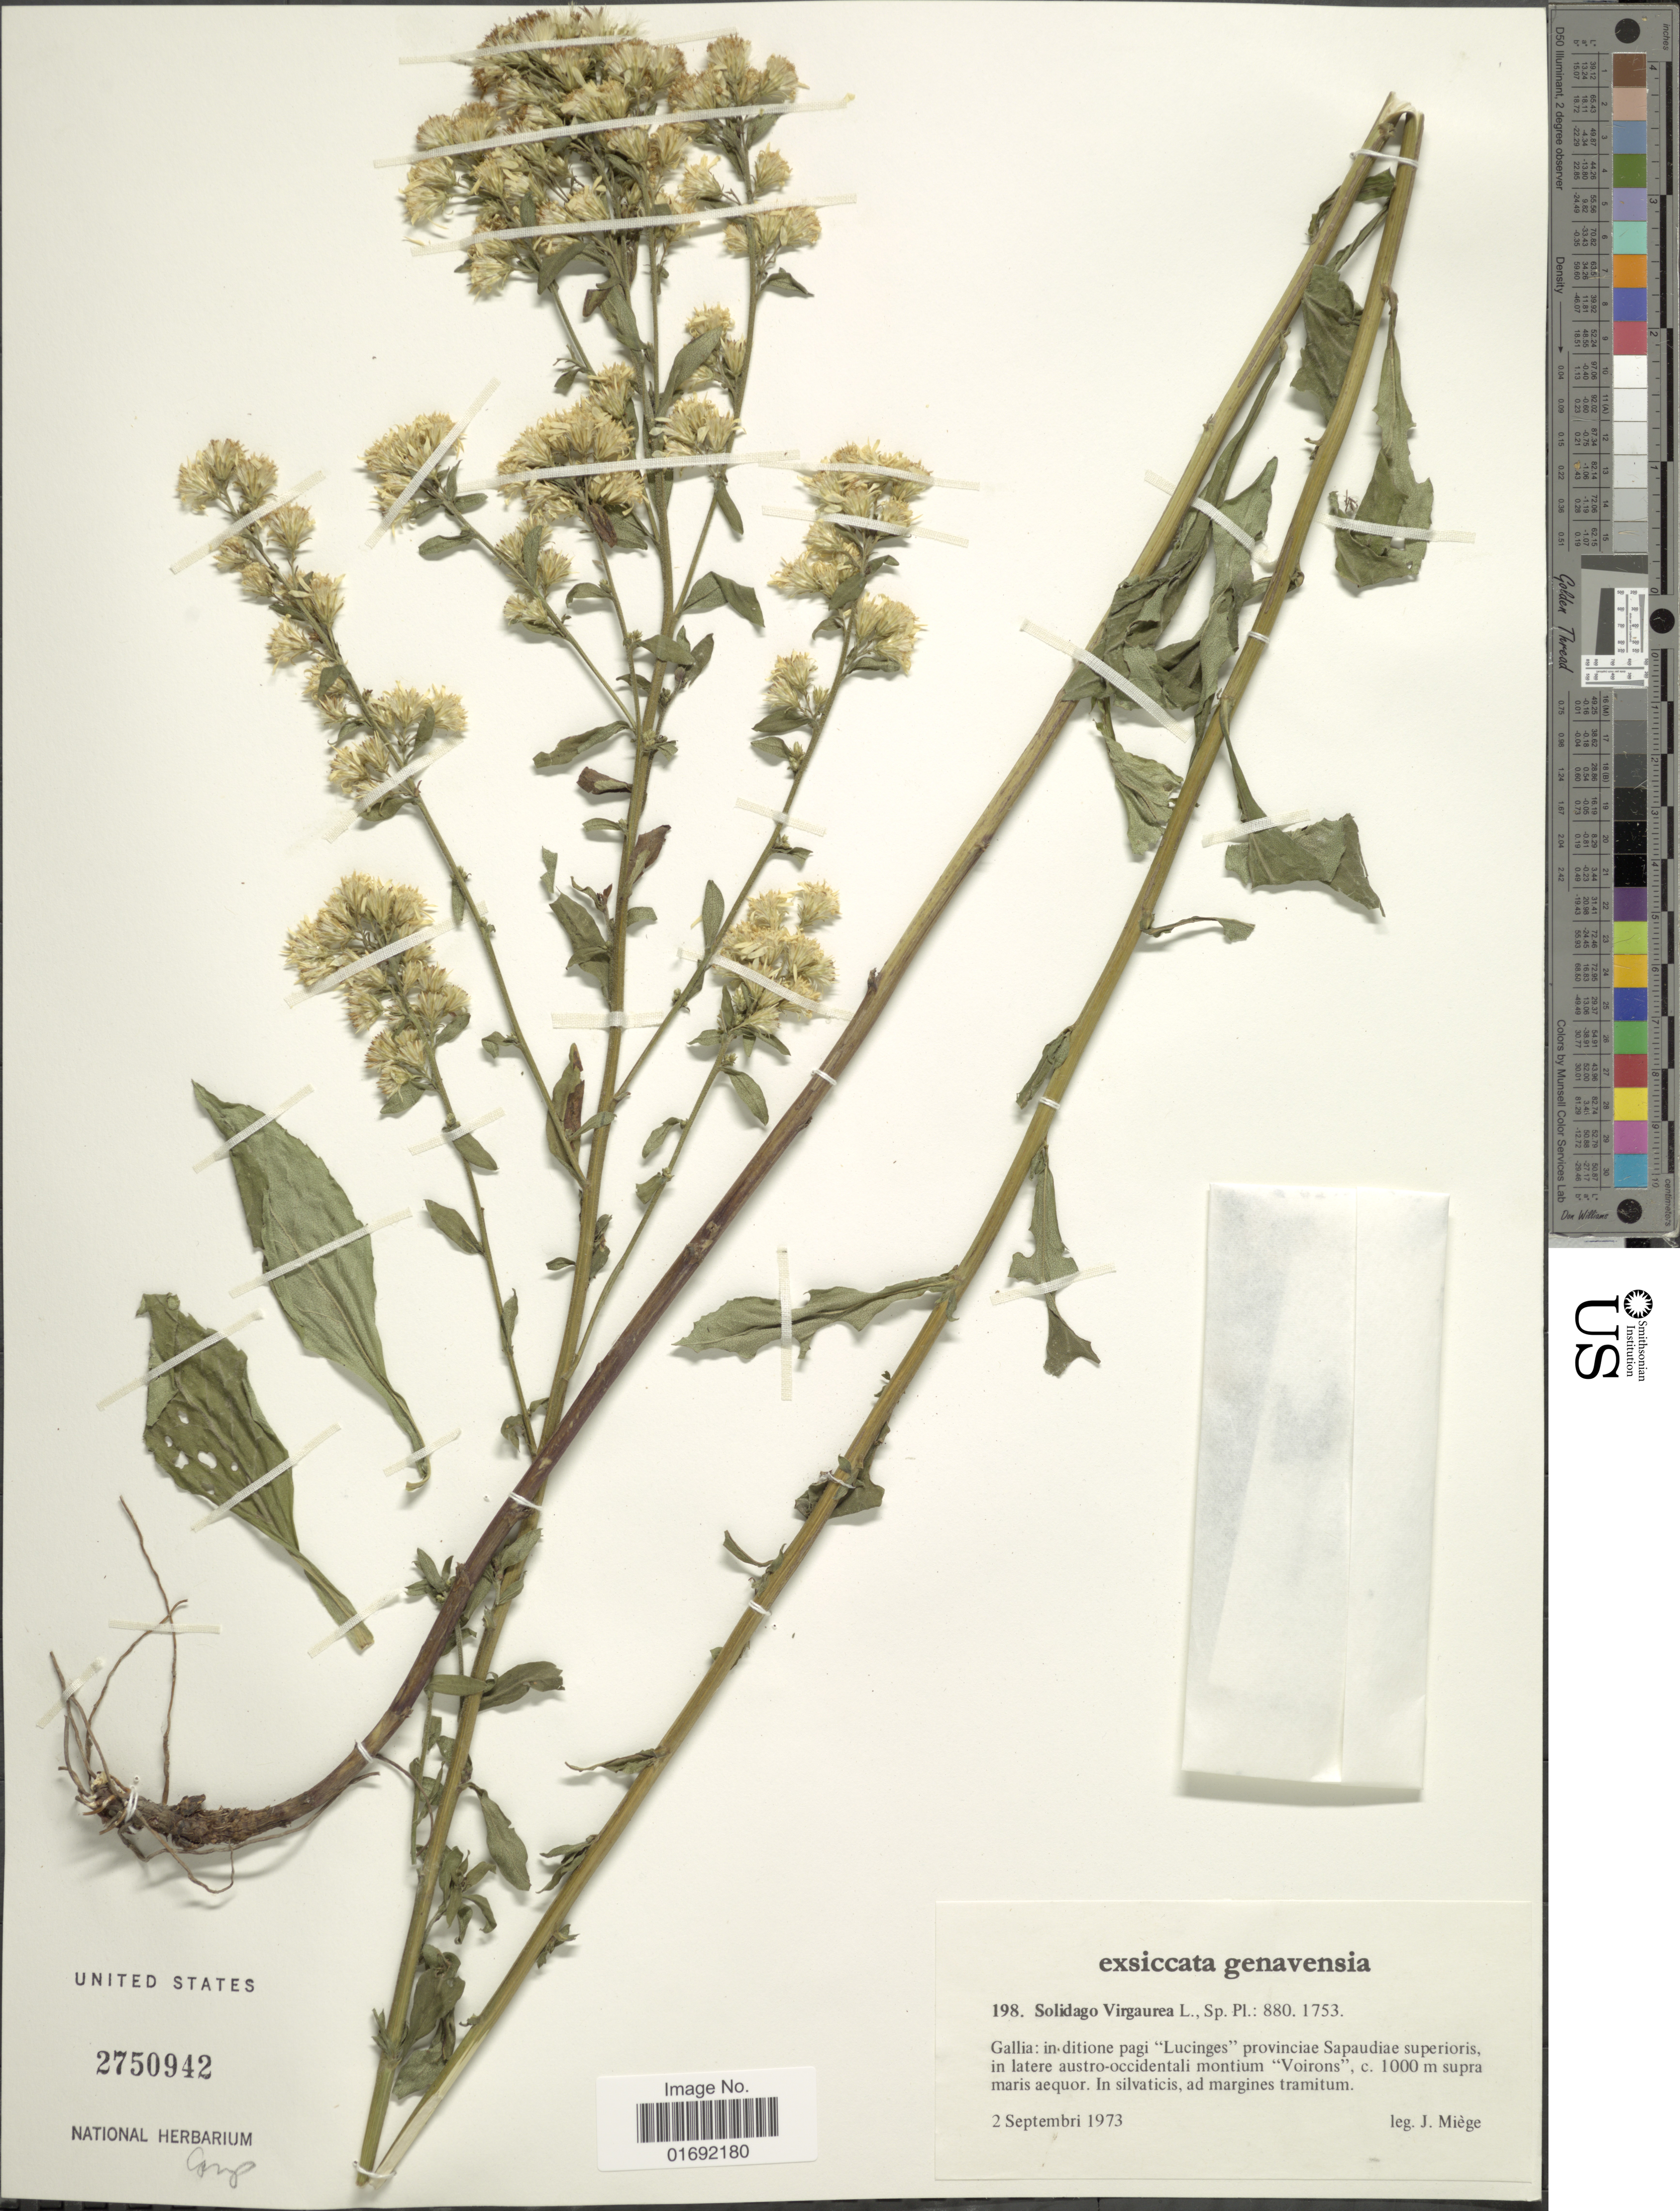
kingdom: Plantae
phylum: Tracheophyta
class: Magnoliopsida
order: Asterales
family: Asteraceae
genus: Solidago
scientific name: Solidago virgaurea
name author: L.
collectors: J. Miége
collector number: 198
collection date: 1973-09-02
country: France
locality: Genavensia, Gallia, in ditione pagi, Lucinges provinciae Sapaudiae superiores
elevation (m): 1000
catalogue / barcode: US 2750942